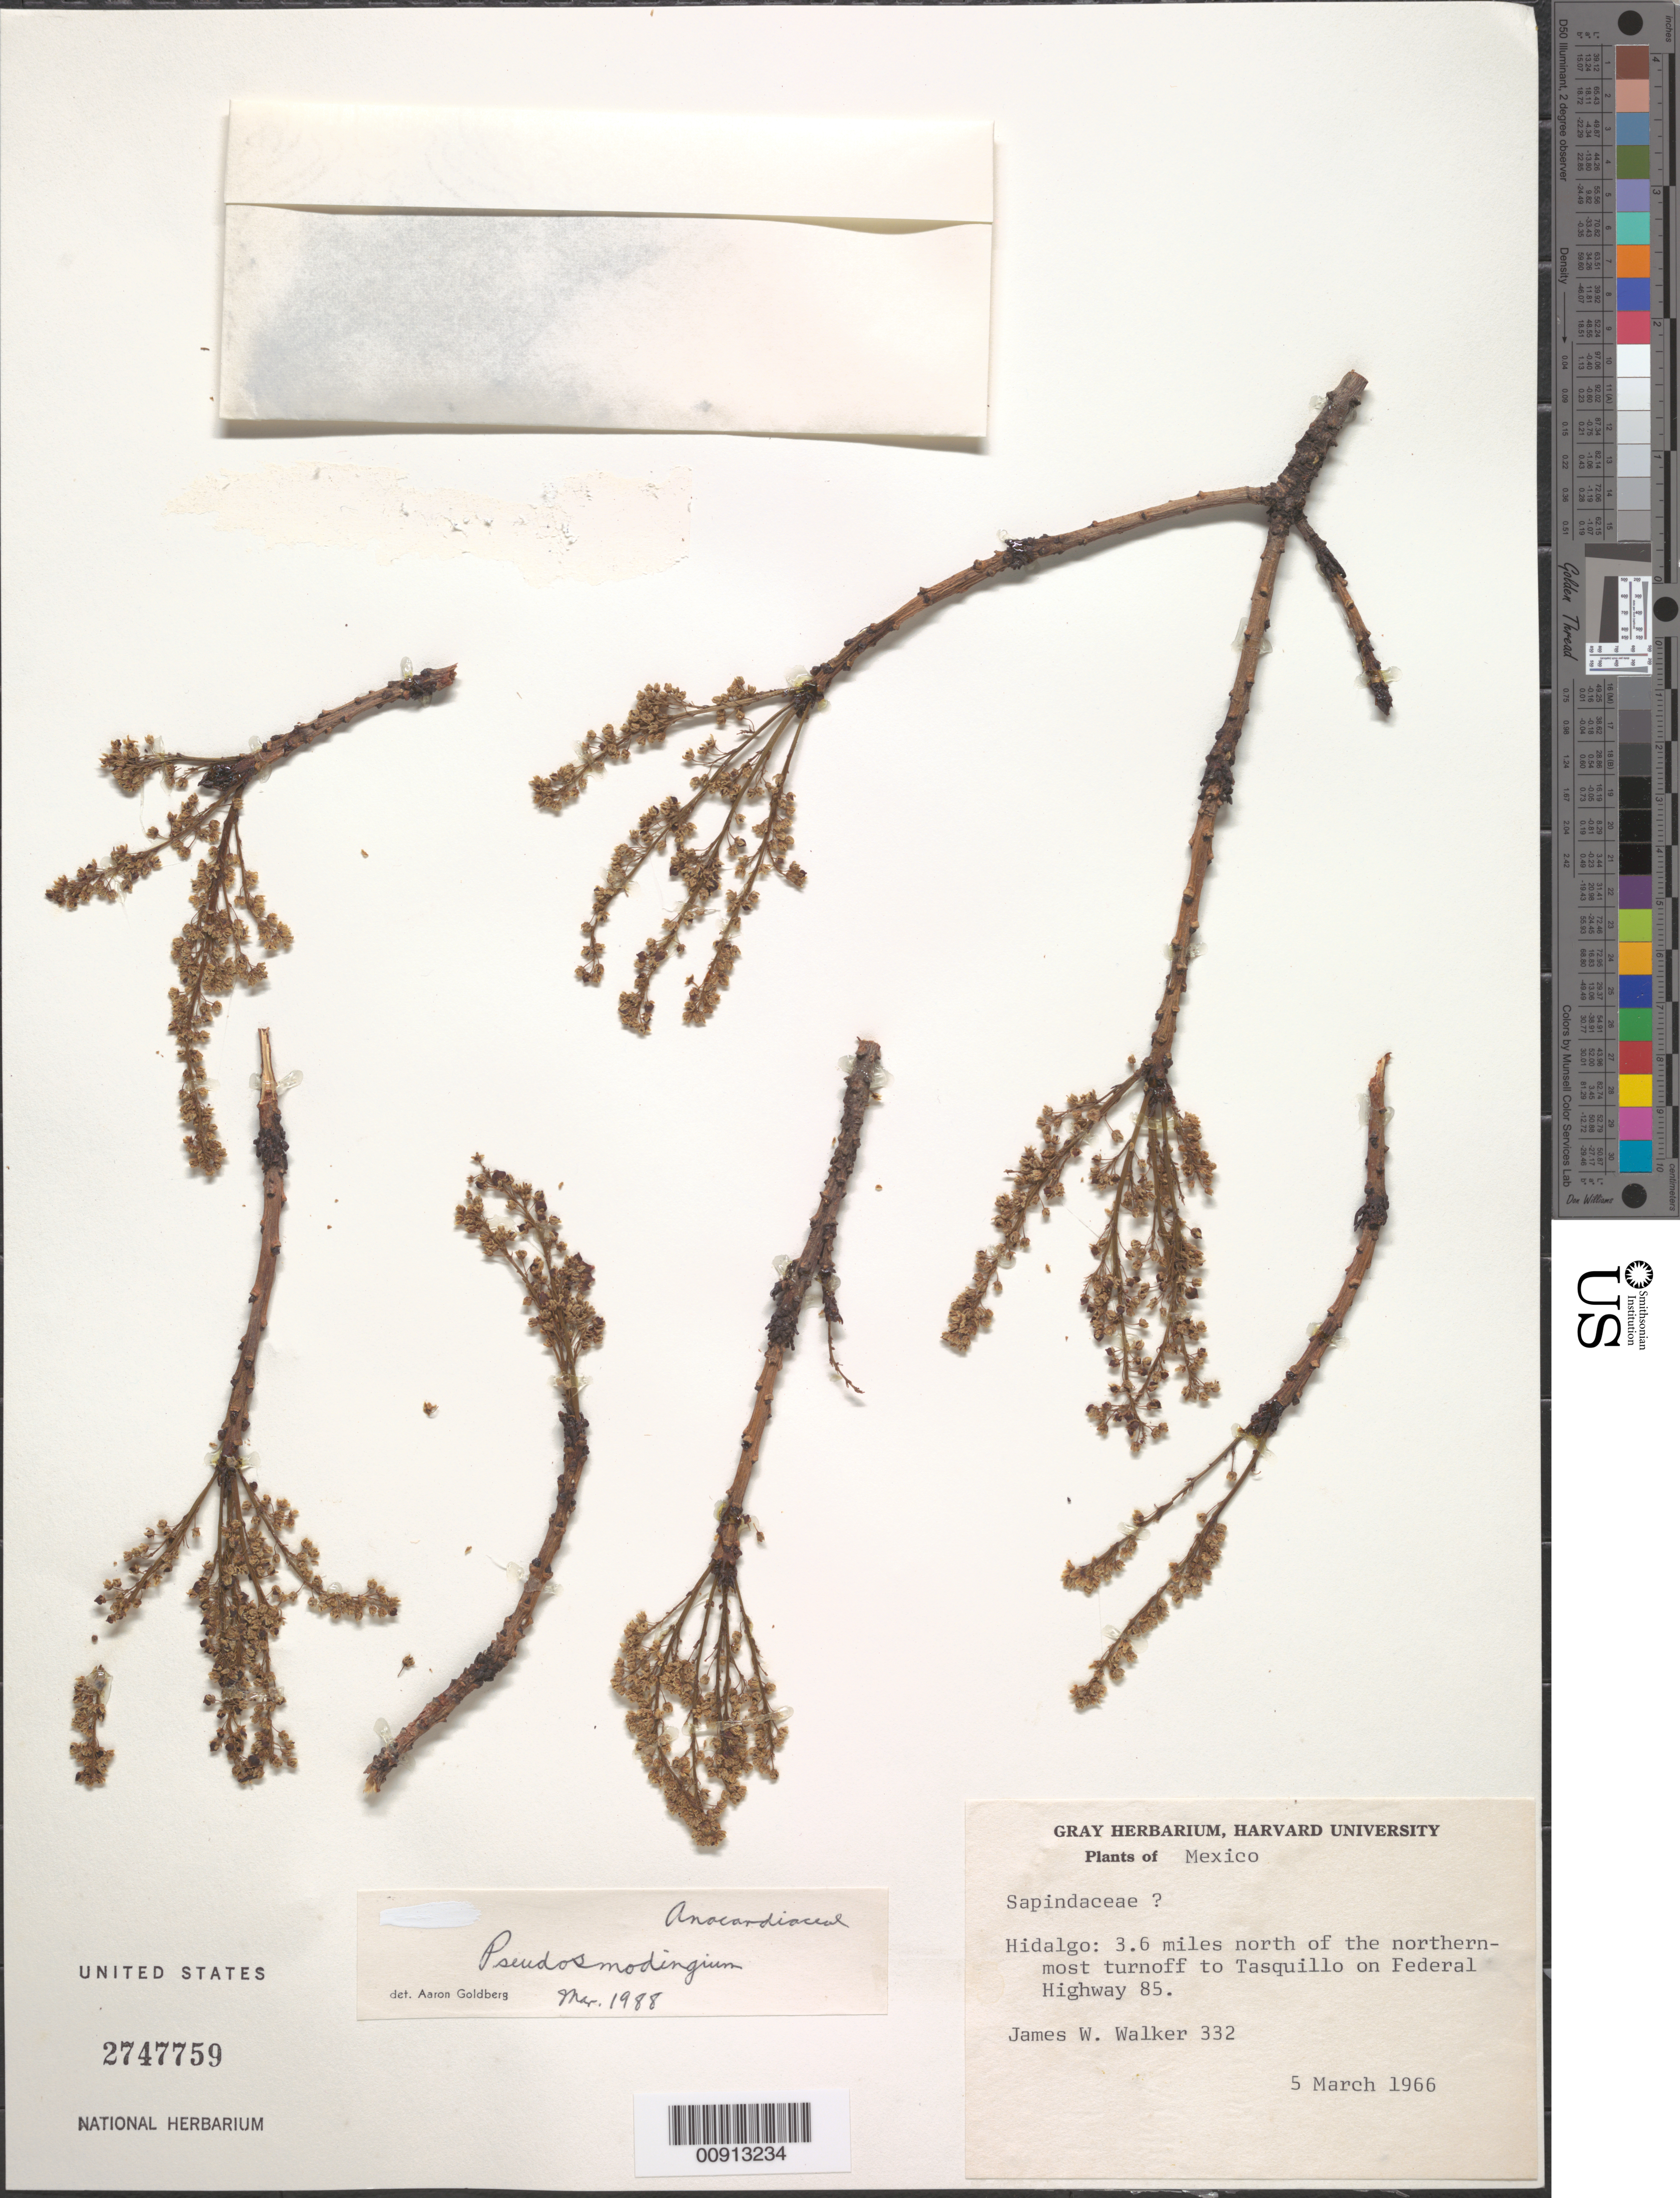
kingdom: Plantae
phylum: Tracheophyta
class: Magnoliopsida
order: Sapindales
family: Anacardiaceae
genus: Pseudosmodingium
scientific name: Pseudosmodingium sp.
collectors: J. W. Walker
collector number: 332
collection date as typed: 05 Mar 1966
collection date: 1966-03-05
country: Mexico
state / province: Hidalgo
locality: Hidalgo: 3.6 miles north of northern-most turnoff to Tasquillo on Federal Highway 85.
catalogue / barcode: US 2747759